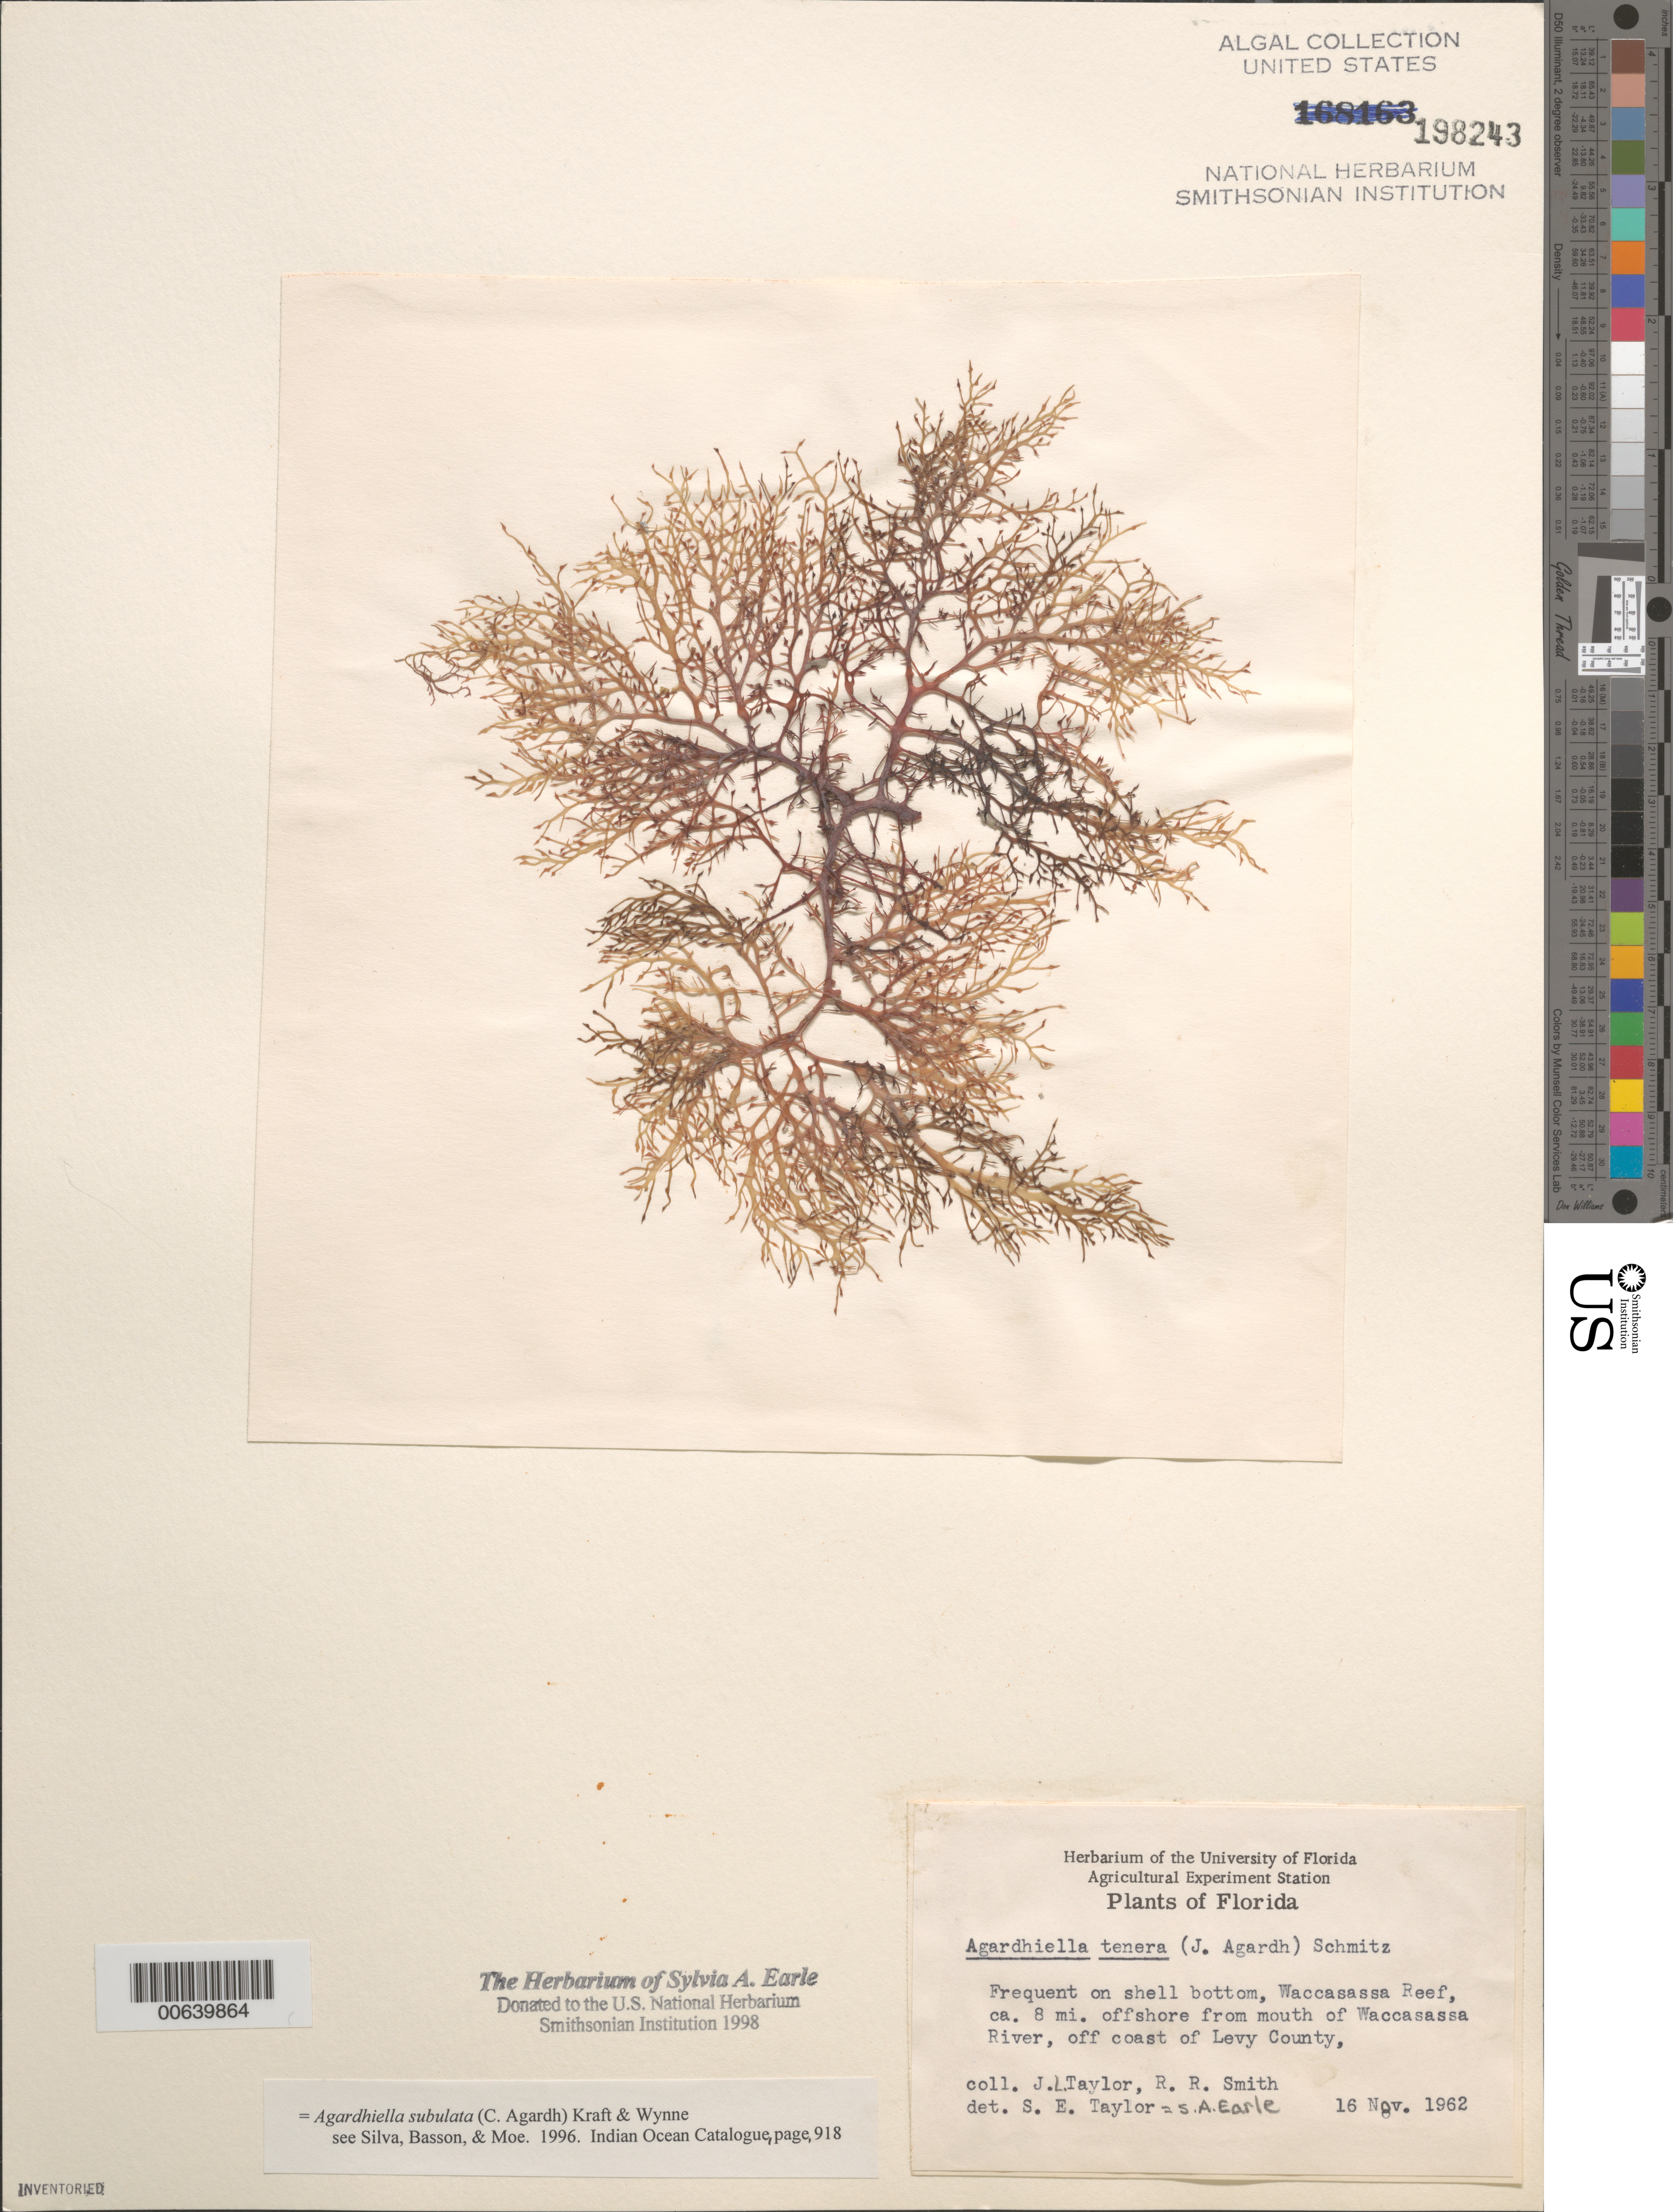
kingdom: Plantae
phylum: Rhodophyta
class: Florideophyceae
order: Gigartinales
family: Solieriaceae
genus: Agardhiella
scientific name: Agardhiella subulata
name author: (C. Agardh) G.T.Kraft & M.J. Wynne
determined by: Earle, S. A.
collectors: J. L. Taylor & R. R. Smith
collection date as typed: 16 Nov 1962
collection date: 1962-11-16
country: United States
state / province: Florida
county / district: Levy County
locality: Waccasassa Reef, ca. 8 miles off Waccasassa River mouth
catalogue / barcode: US 198243